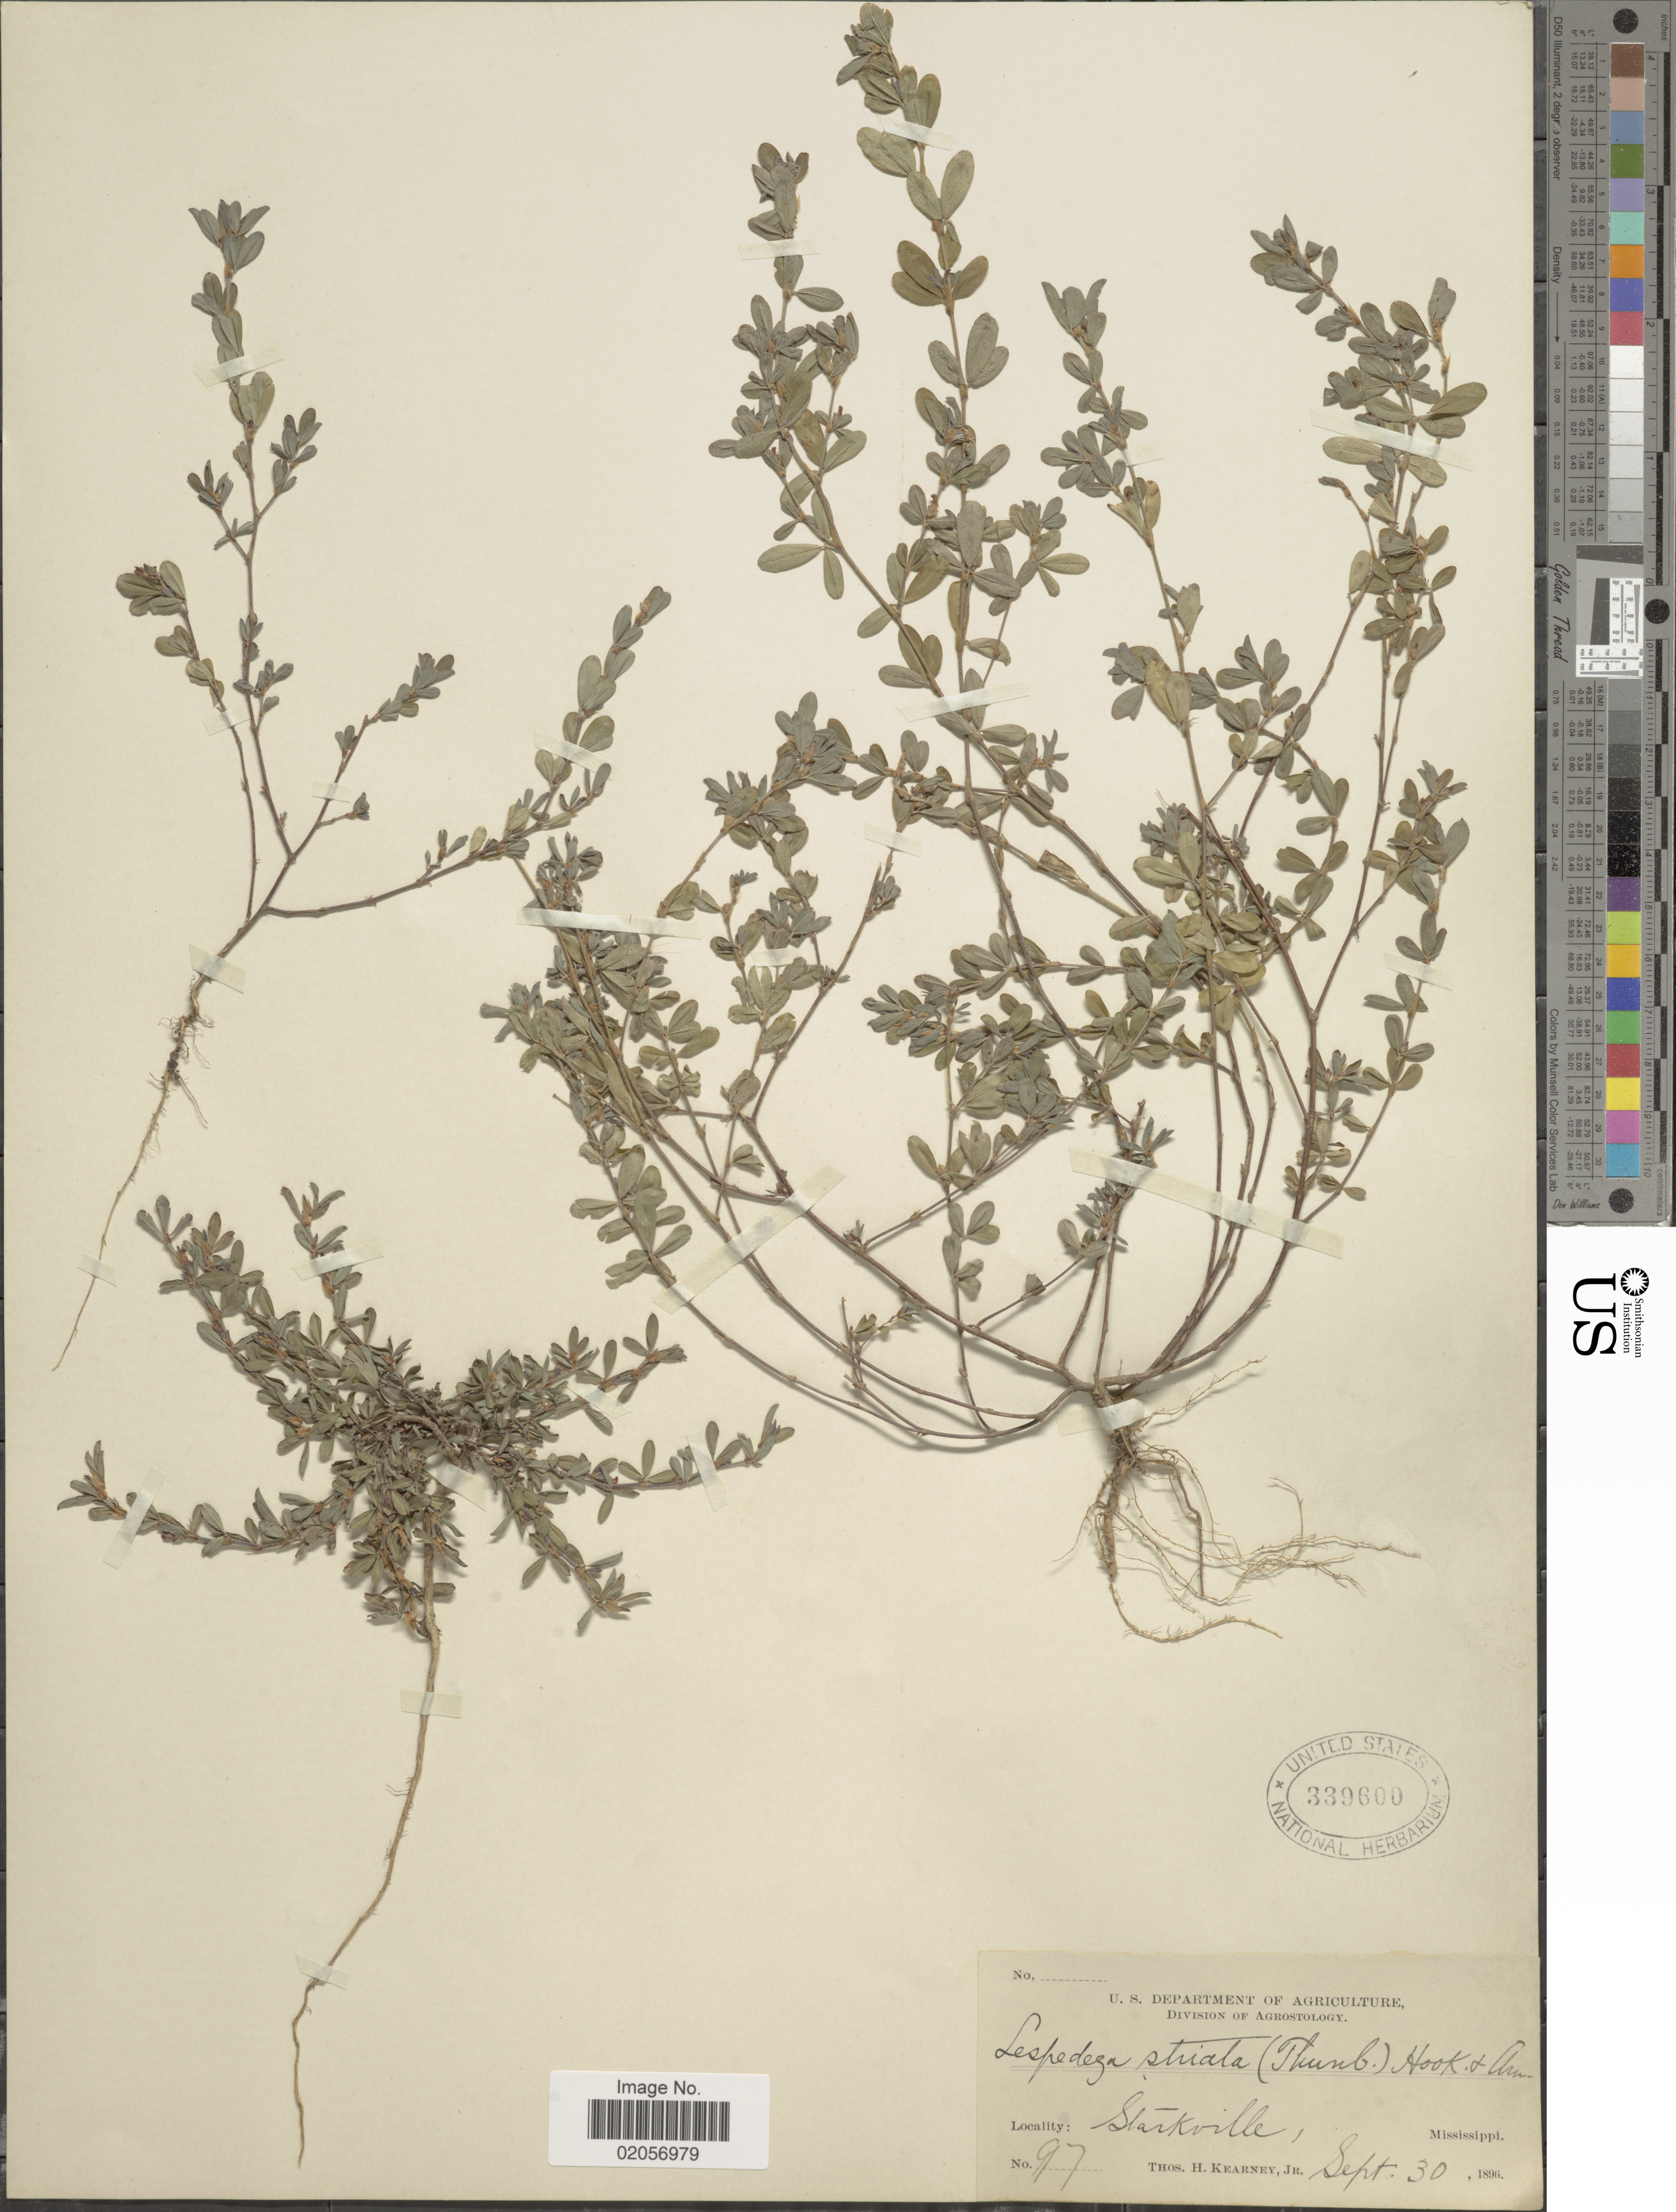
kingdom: Plantae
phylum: Tracheophyta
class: Magnoliopsida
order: Fabales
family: Fabaceae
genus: Kummerowia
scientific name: Kummerowia striata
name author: (Thunb.) Schindl.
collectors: T. H. Kearney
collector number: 97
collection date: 1896-09-30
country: United States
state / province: Mississippi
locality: Starkville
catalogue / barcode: US 339600